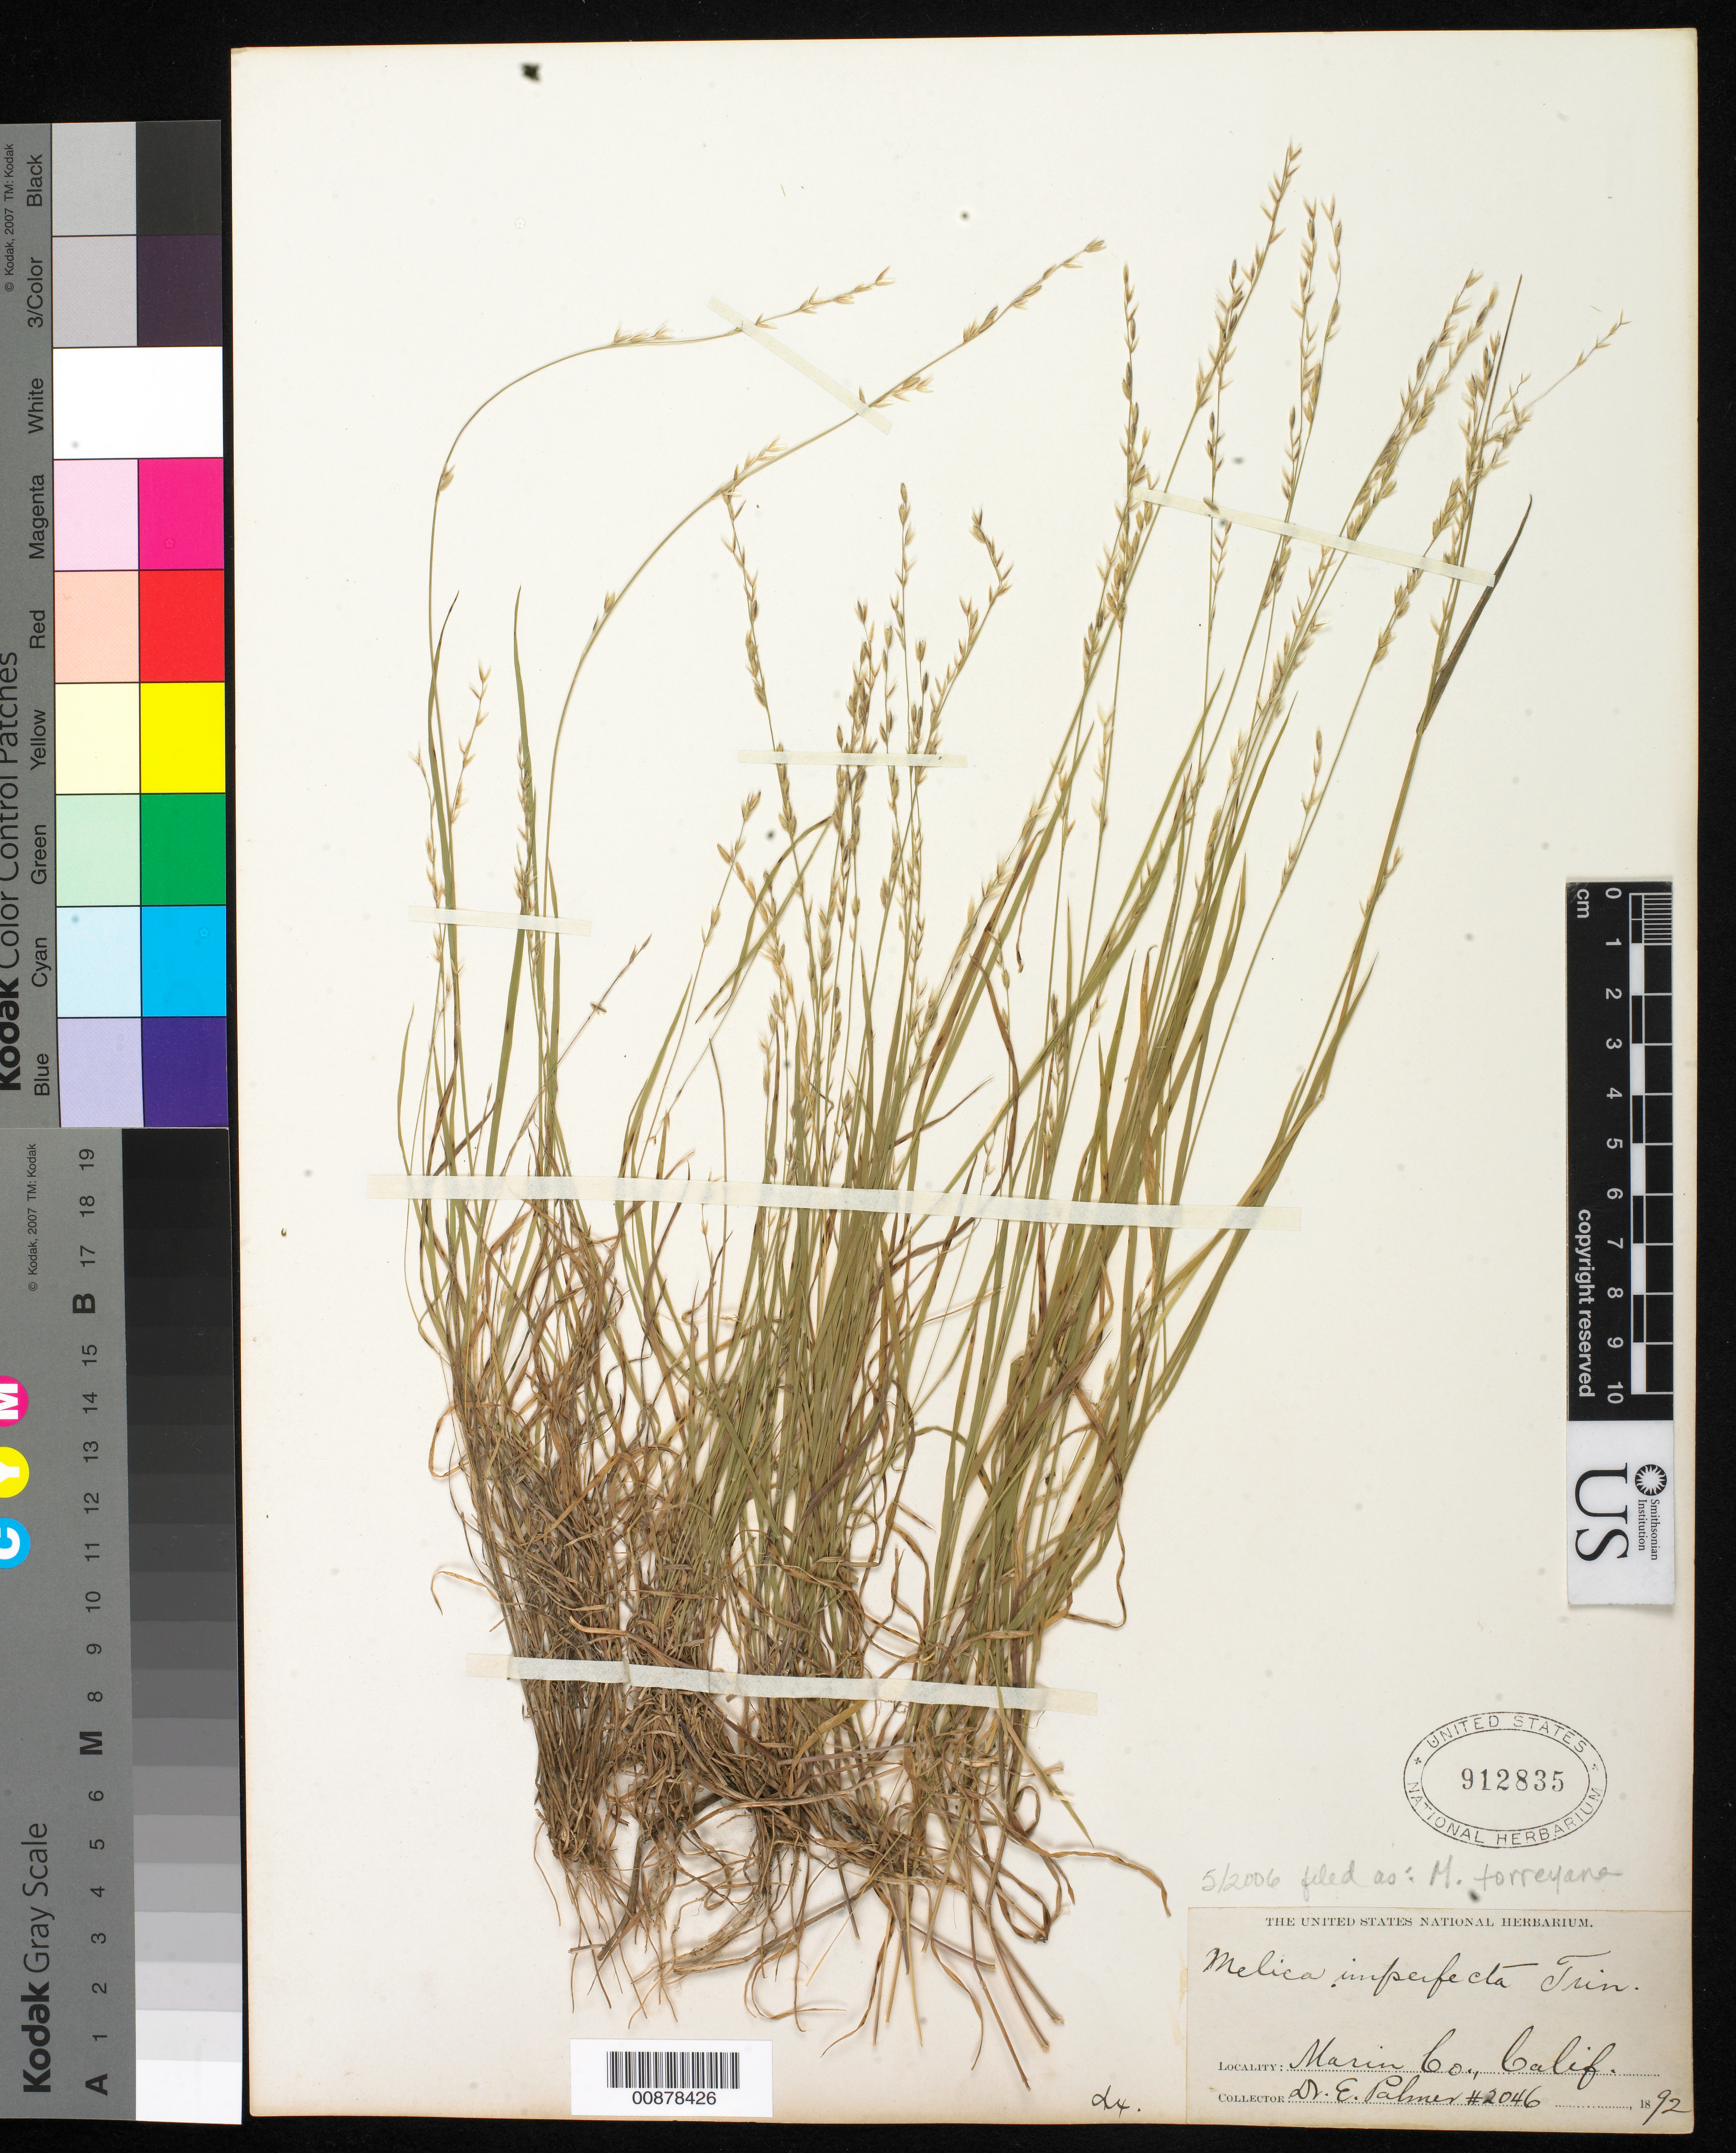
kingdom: Plantae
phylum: Tracheophyta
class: Liliopsida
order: Poales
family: Poaceae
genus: Melica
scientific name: Melica torreyana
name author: Scribn.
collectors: E. Palmer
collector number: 2046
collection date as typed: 1892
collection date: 1892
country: United States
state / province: California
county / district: Marin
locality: Marin County, California.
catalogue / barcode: US 912835